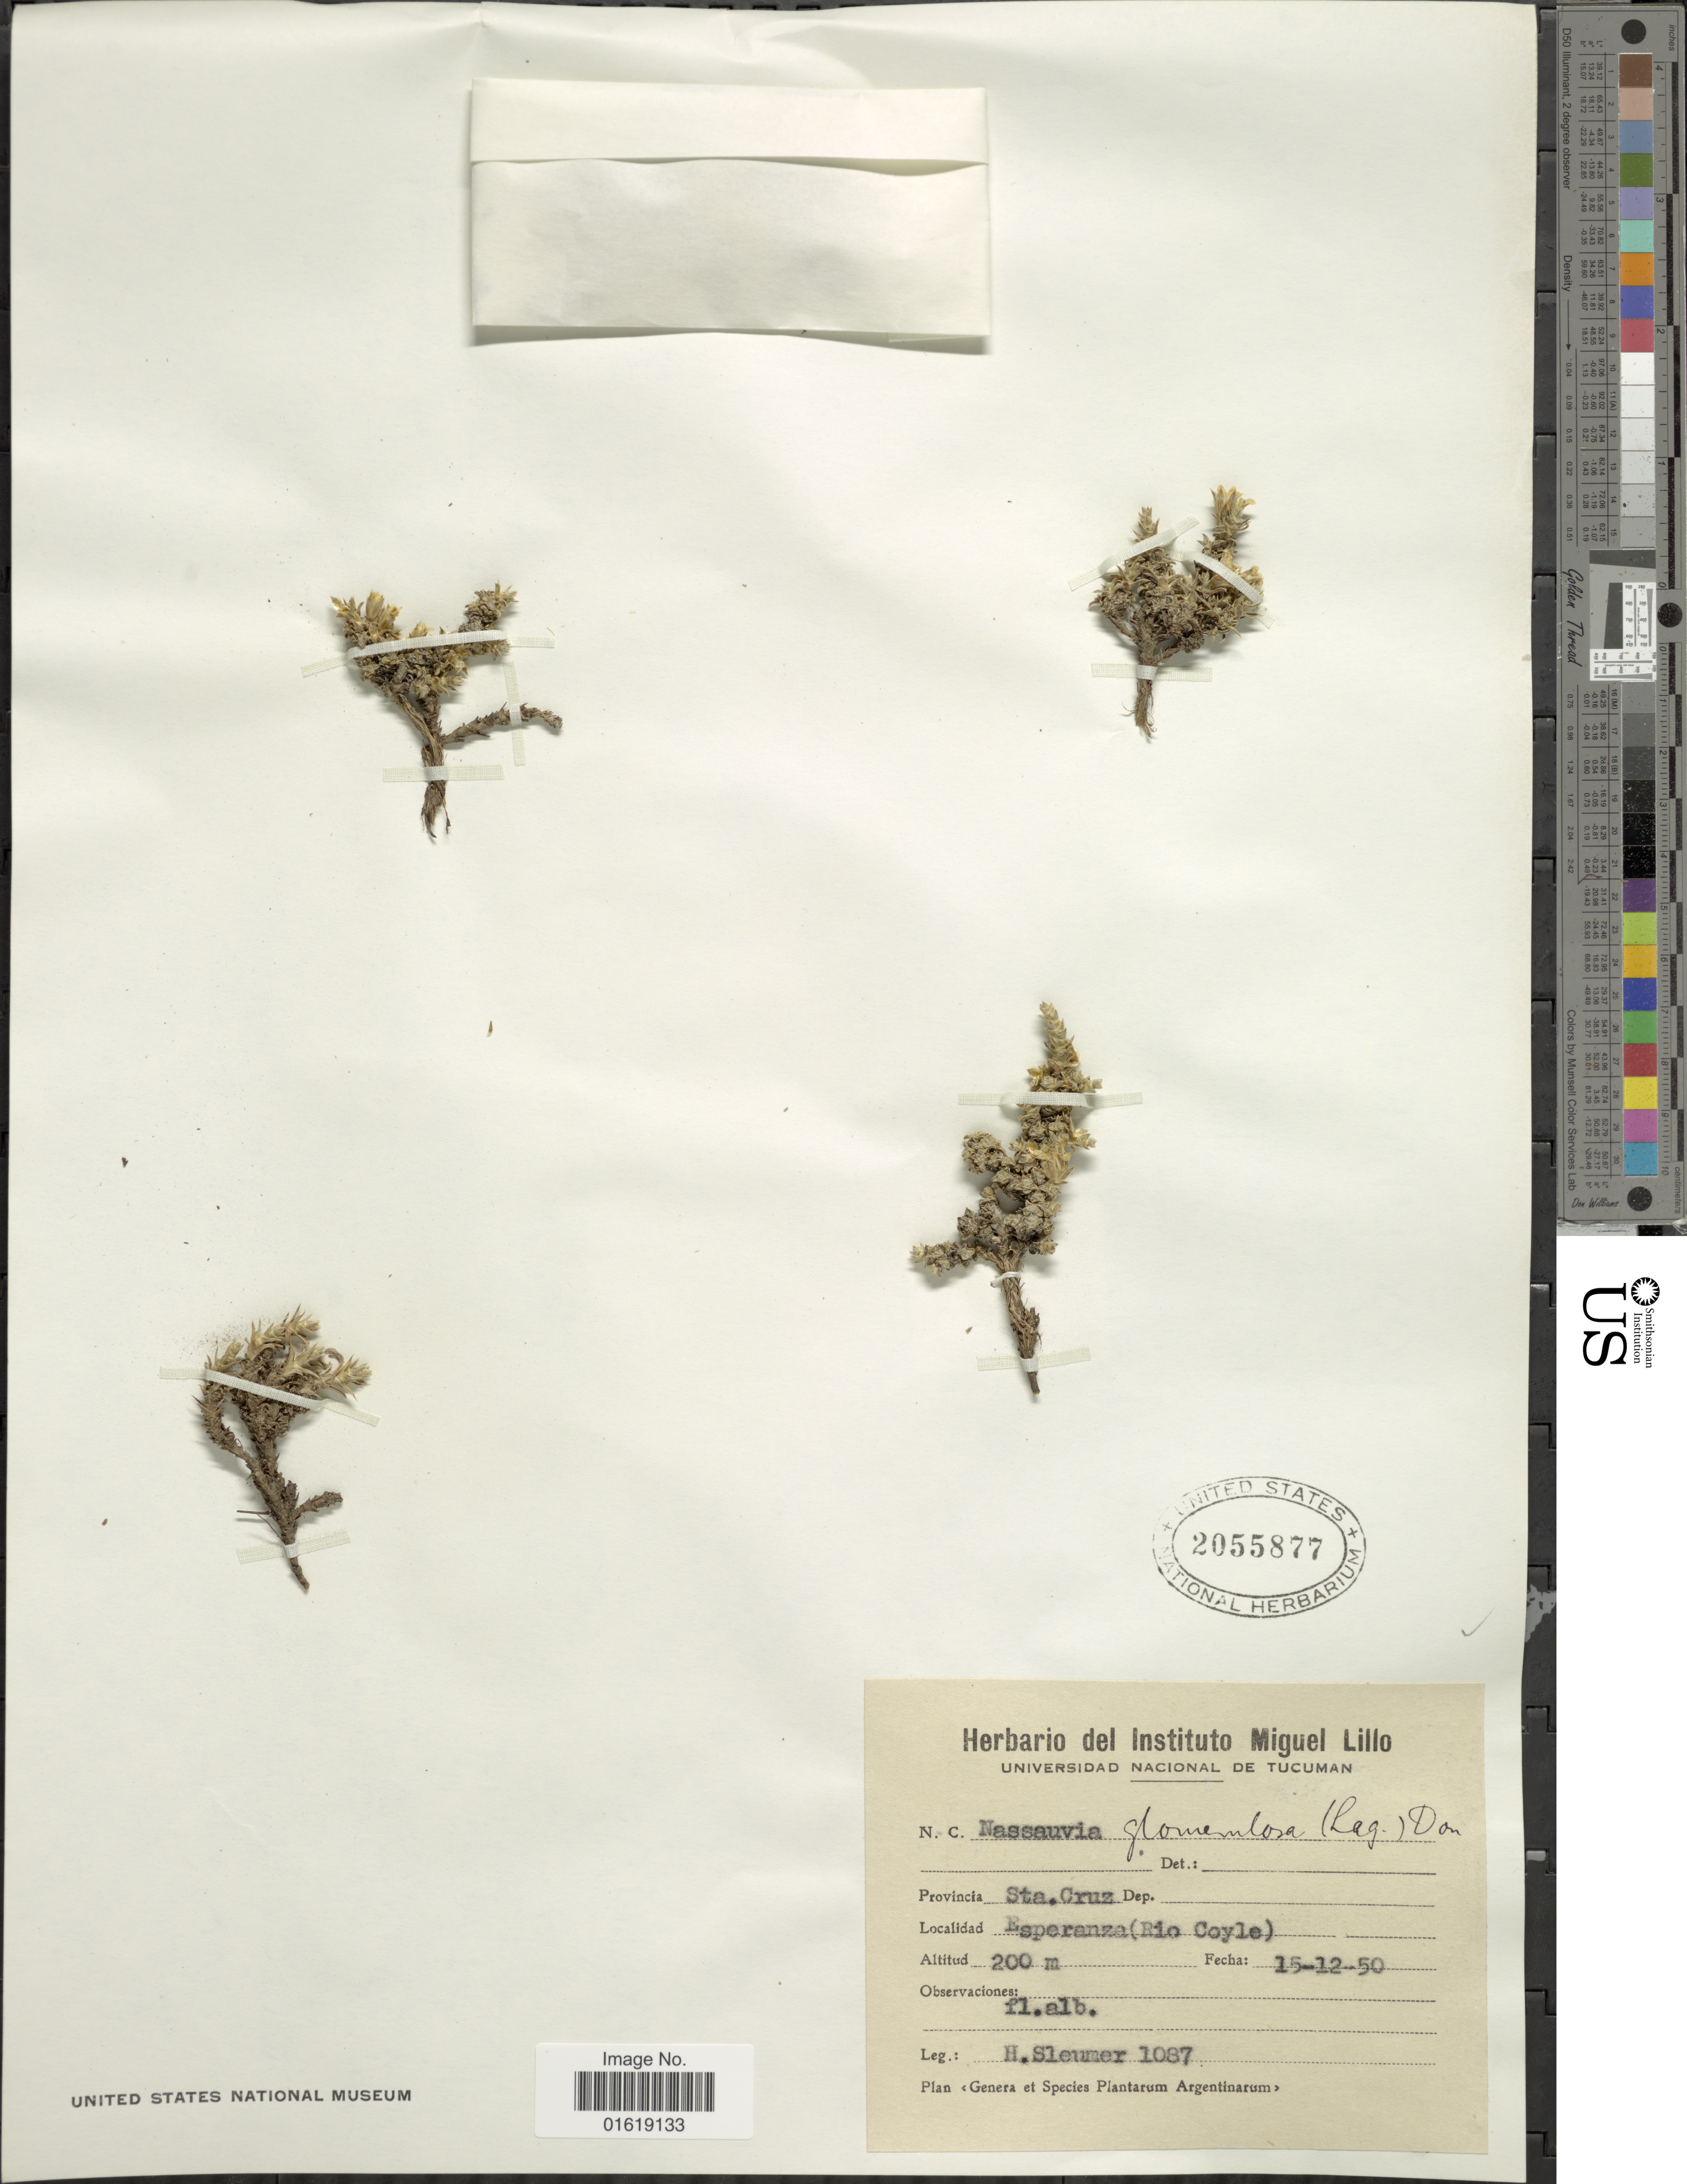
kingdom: Plantae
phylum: Tracheophyta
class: Magnoliopsida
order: Asterales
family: Asteraceae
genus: Nassauvia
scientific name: Nassauvia glomerulosa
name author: (Lag. ex Lindl.) D. Don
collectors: H. O. Sleumer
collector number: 1087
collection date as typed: Transcribed d/m/y: 15/12/50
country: Argentina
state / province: Santa Cruz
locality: Provincia Sta. Cruz. Esperanza (Rio Coyle).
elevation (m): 200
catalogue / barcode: US 2055877